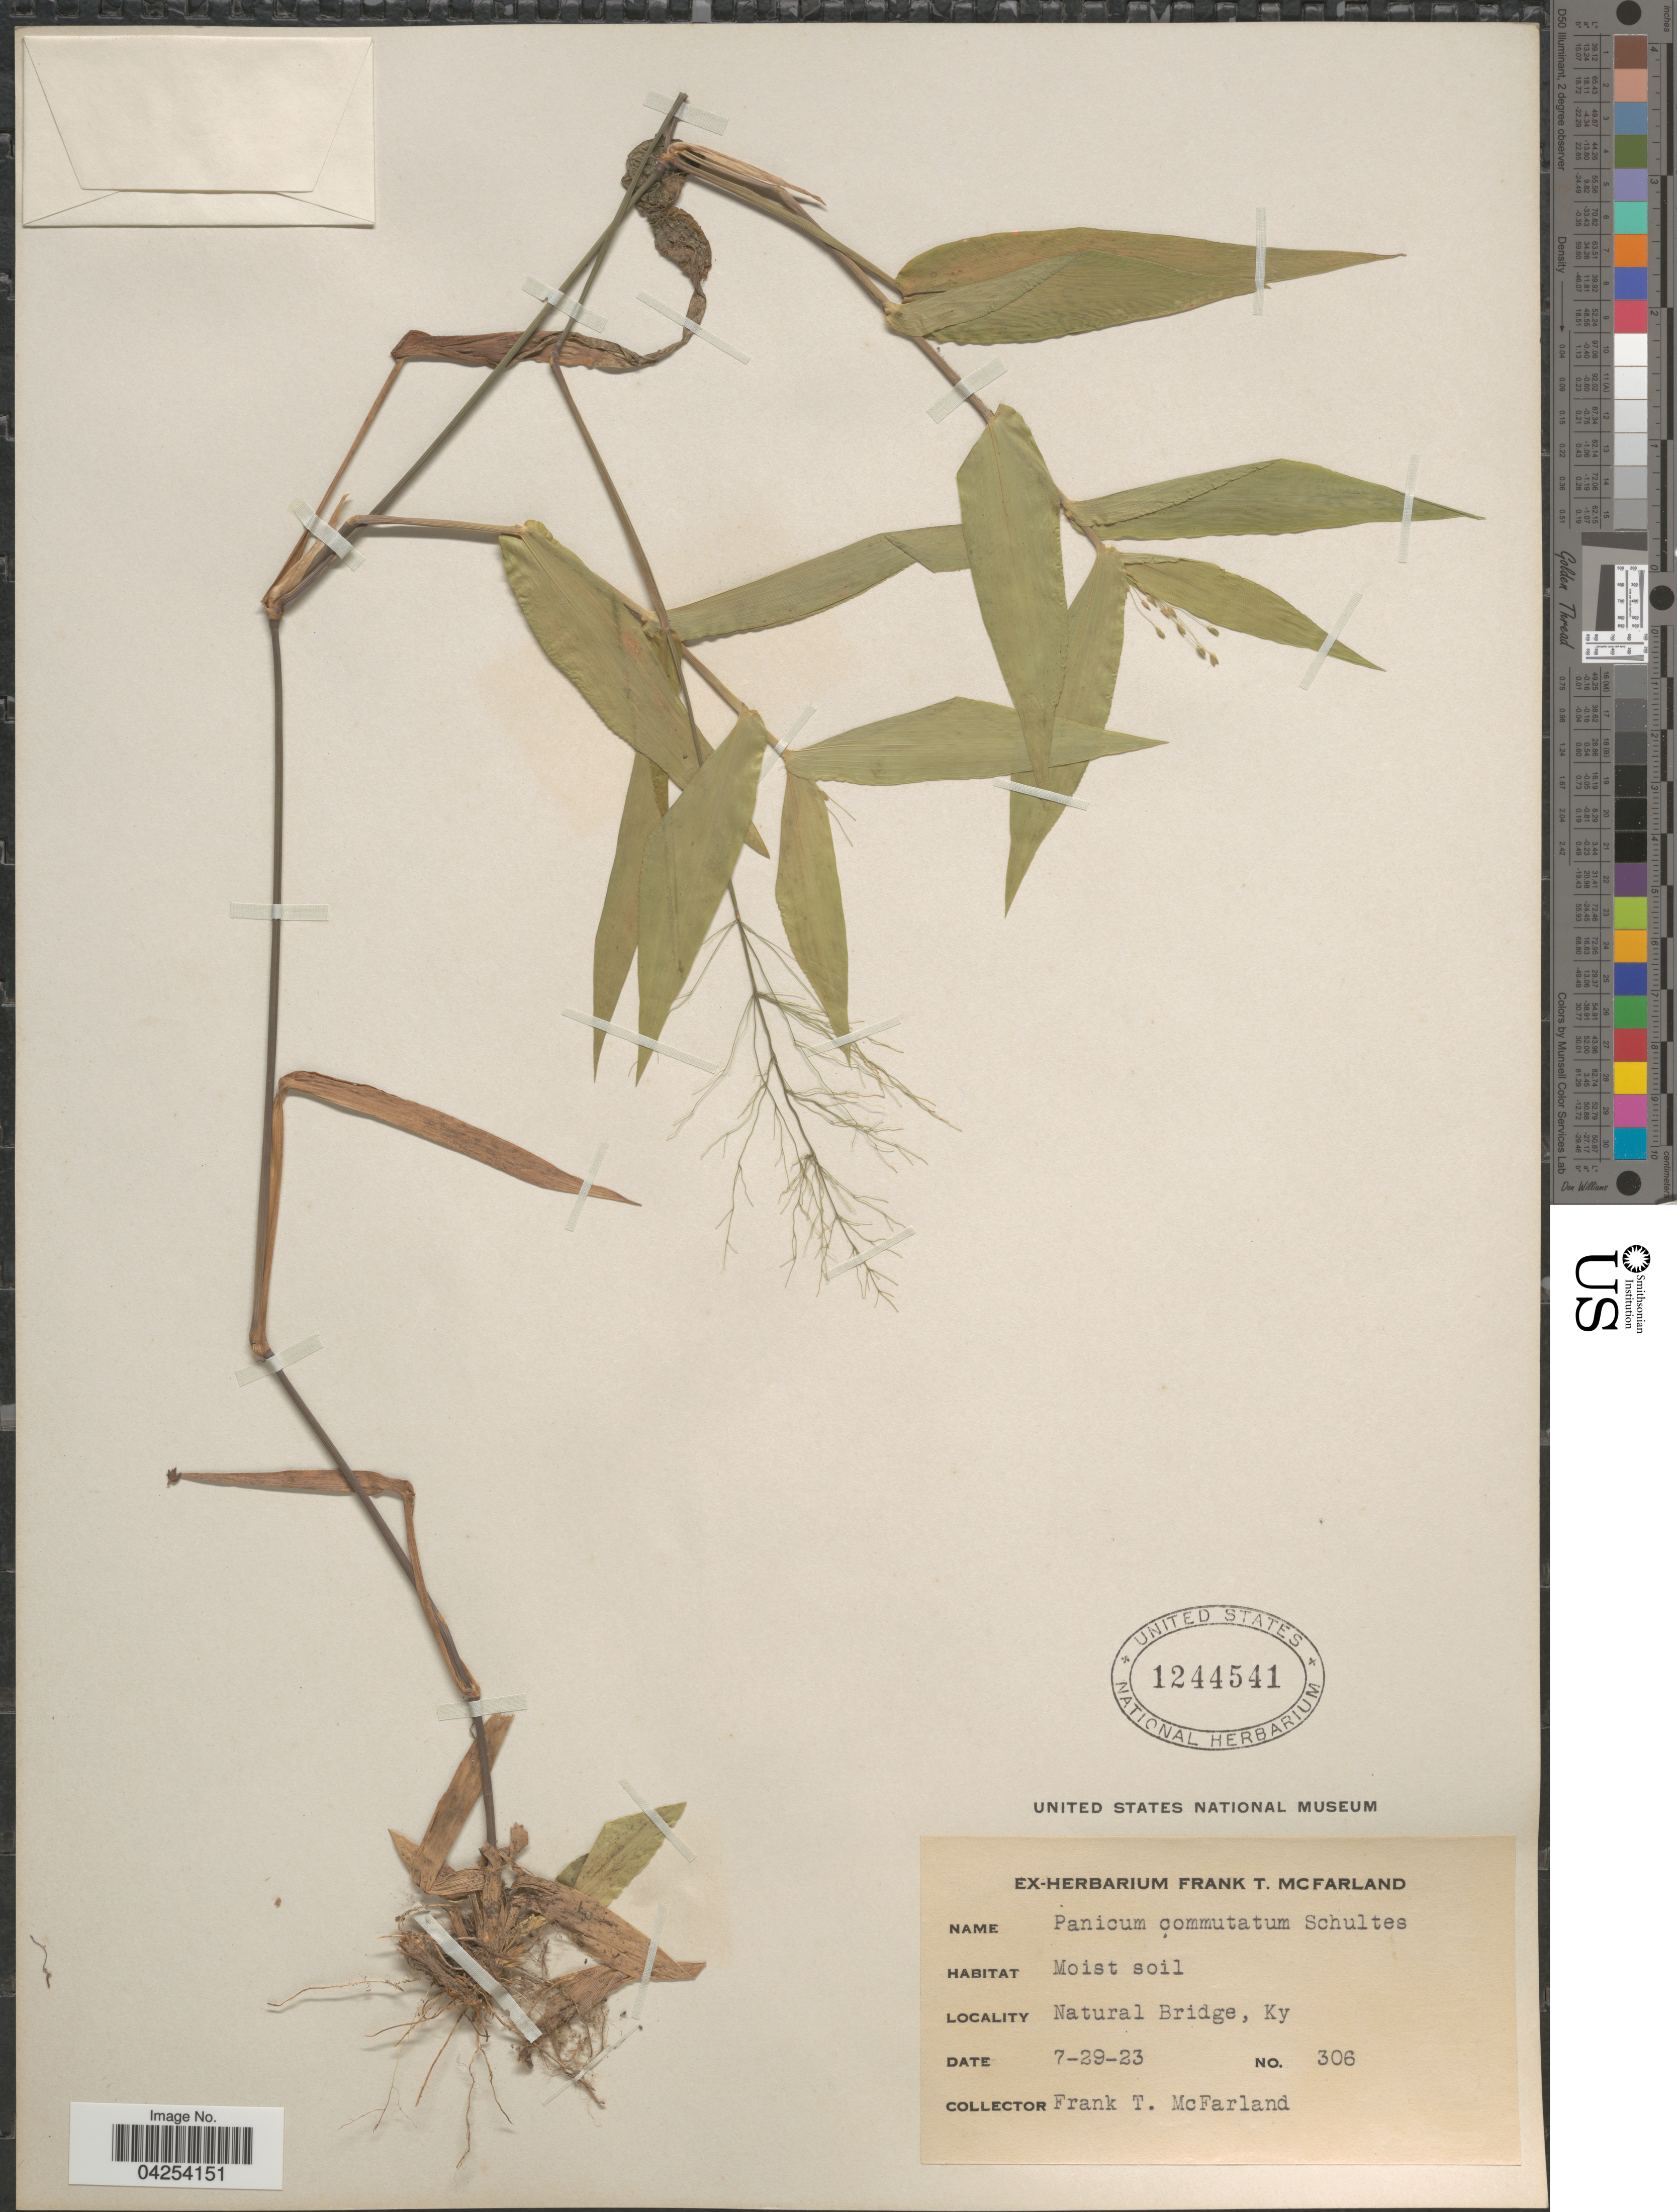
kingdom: Plantae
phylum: Tracheophyta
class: Liliopsida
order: Poales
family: Poaceae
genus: Dichanthelium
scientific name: Dichanthelium commutatum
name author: (Schult.) Gould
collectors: F. McFarland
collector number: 306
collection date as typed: Transcribed d/m/y: 29/7/23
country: United States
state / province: Kentucky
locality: Natural Bridge.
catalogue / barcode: US 1244541